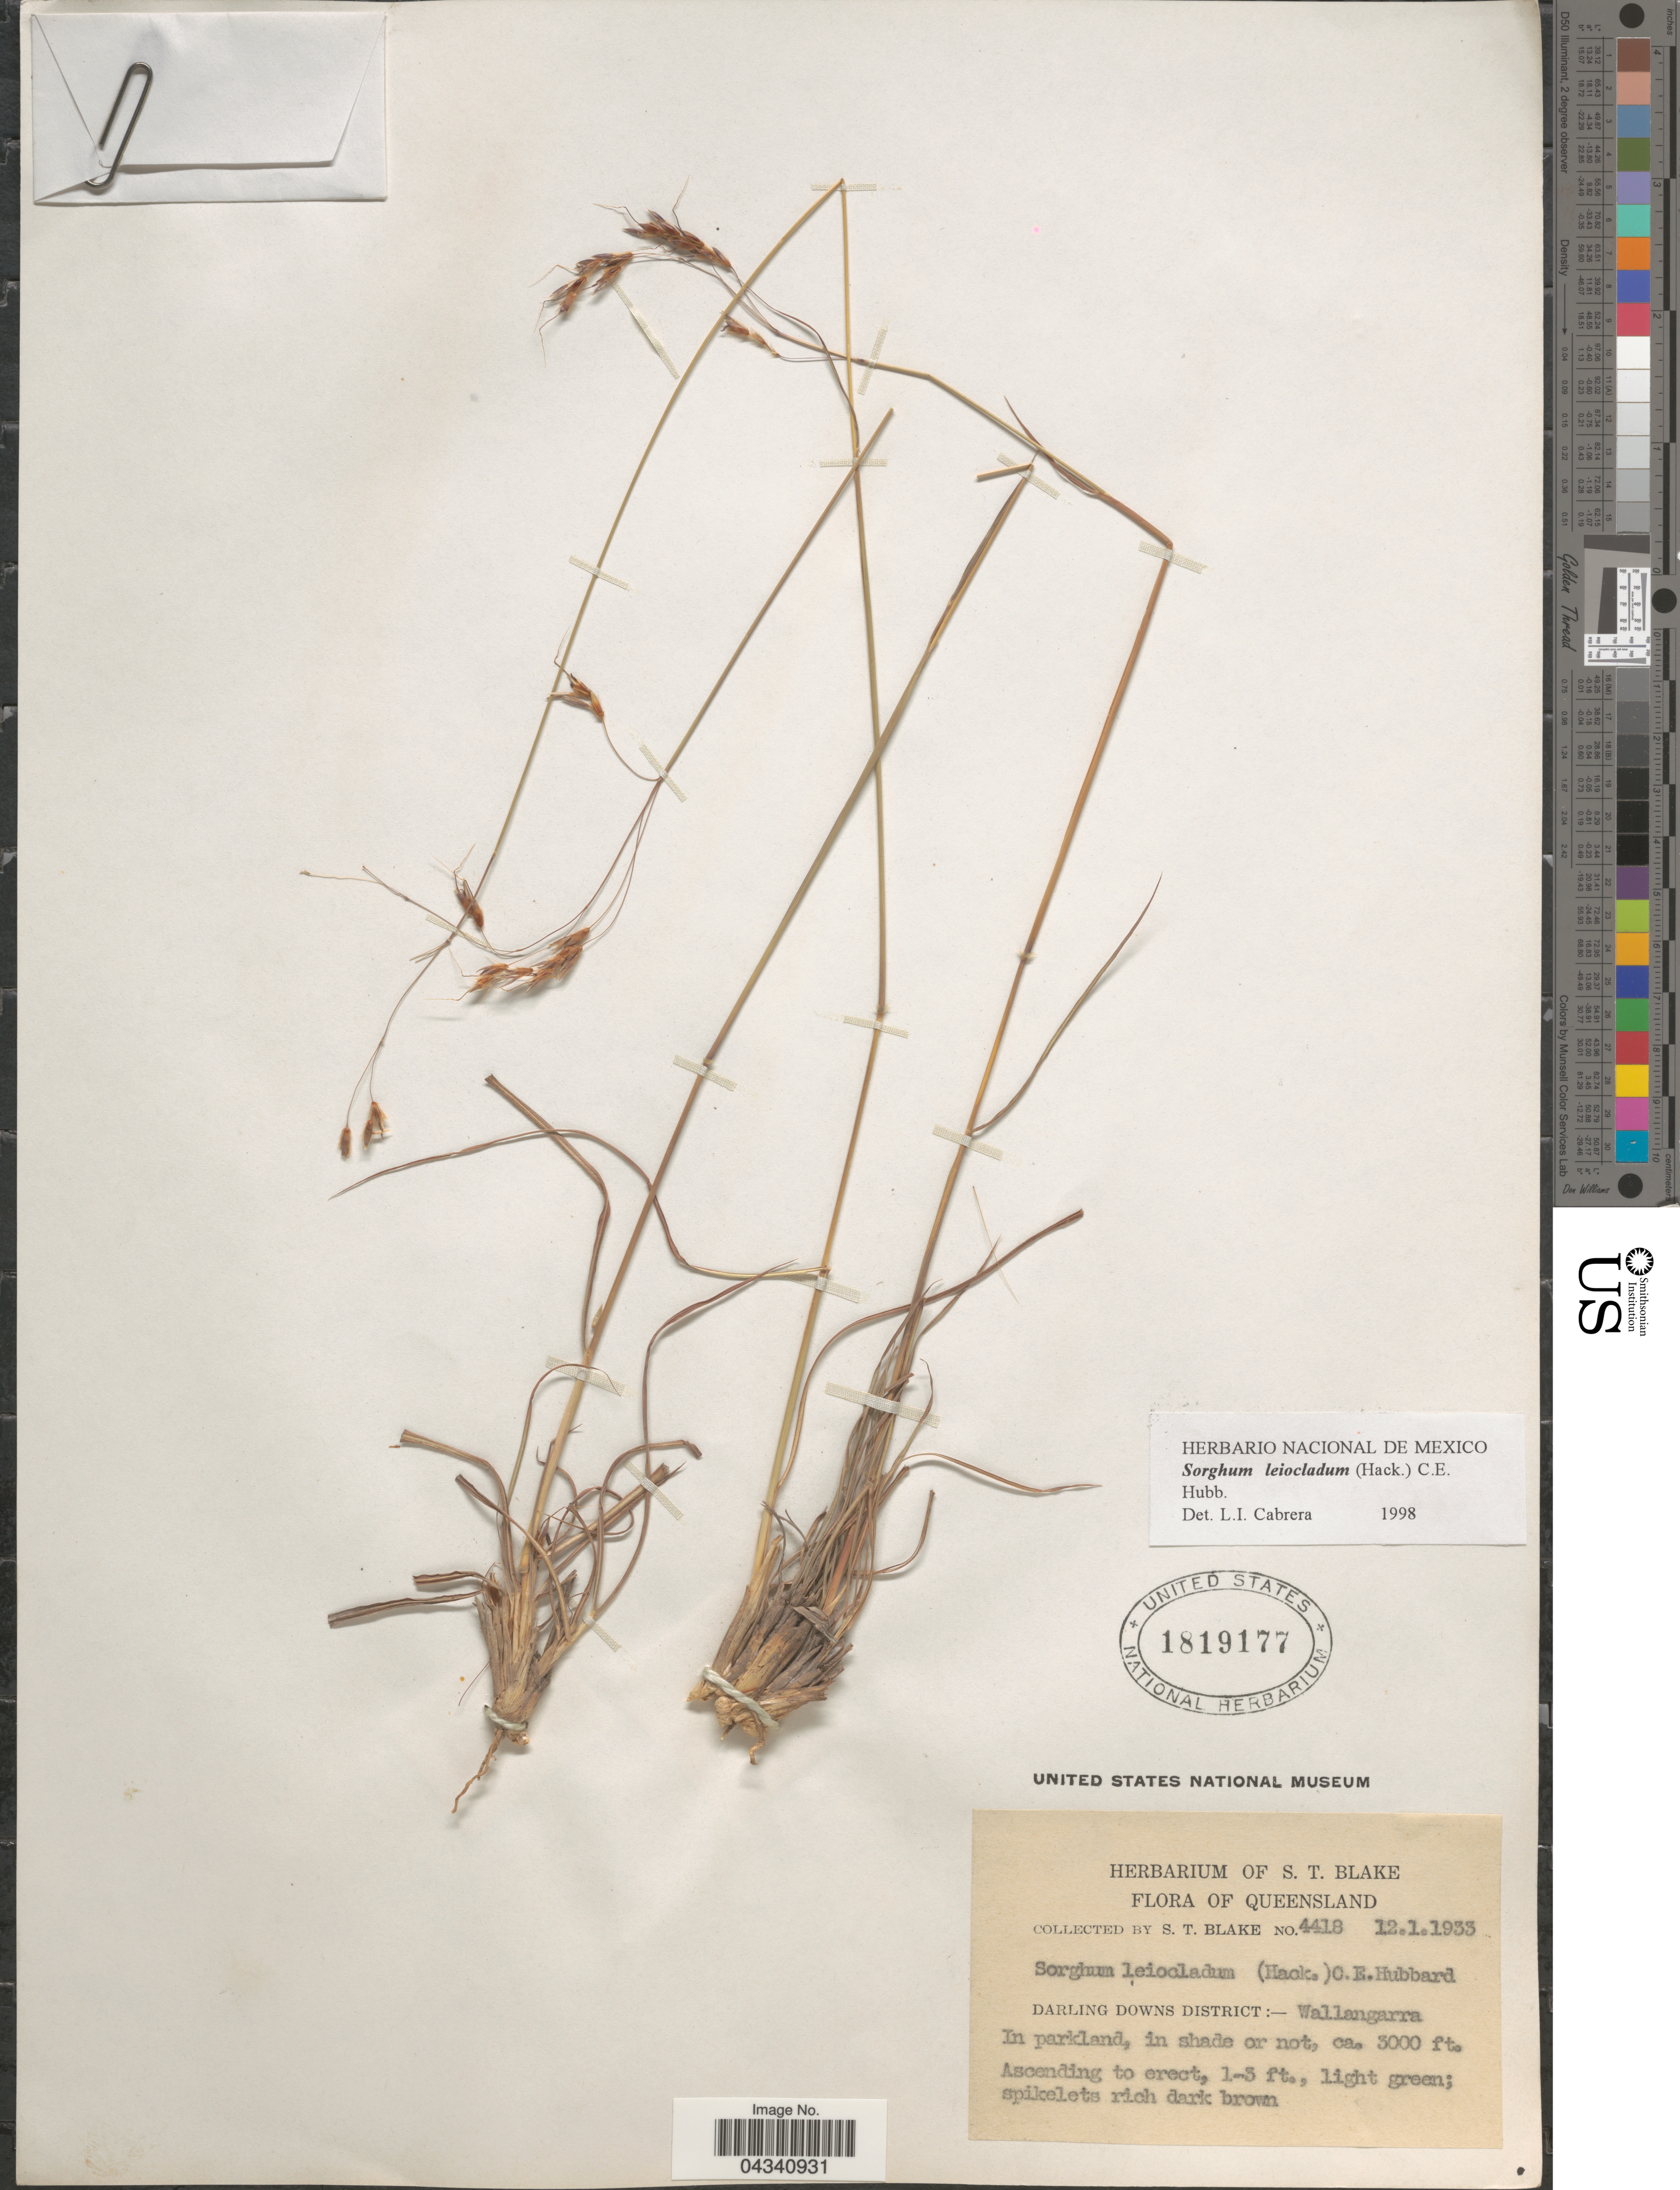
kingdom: Plantae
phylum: Tracheophyta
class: Liliopsida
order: Poales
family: Poaceae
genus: Sorghum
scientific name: Sorghum leiocladum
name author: (J. Hack.) C.E. Hubb.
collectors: S. T. Blake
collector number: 4418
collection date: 1933-01-12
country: Australia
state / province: Queensland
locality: Darling Downs District: Wallangarra. In parkland, in shade or not.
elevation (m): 914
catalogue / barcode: US 1819177